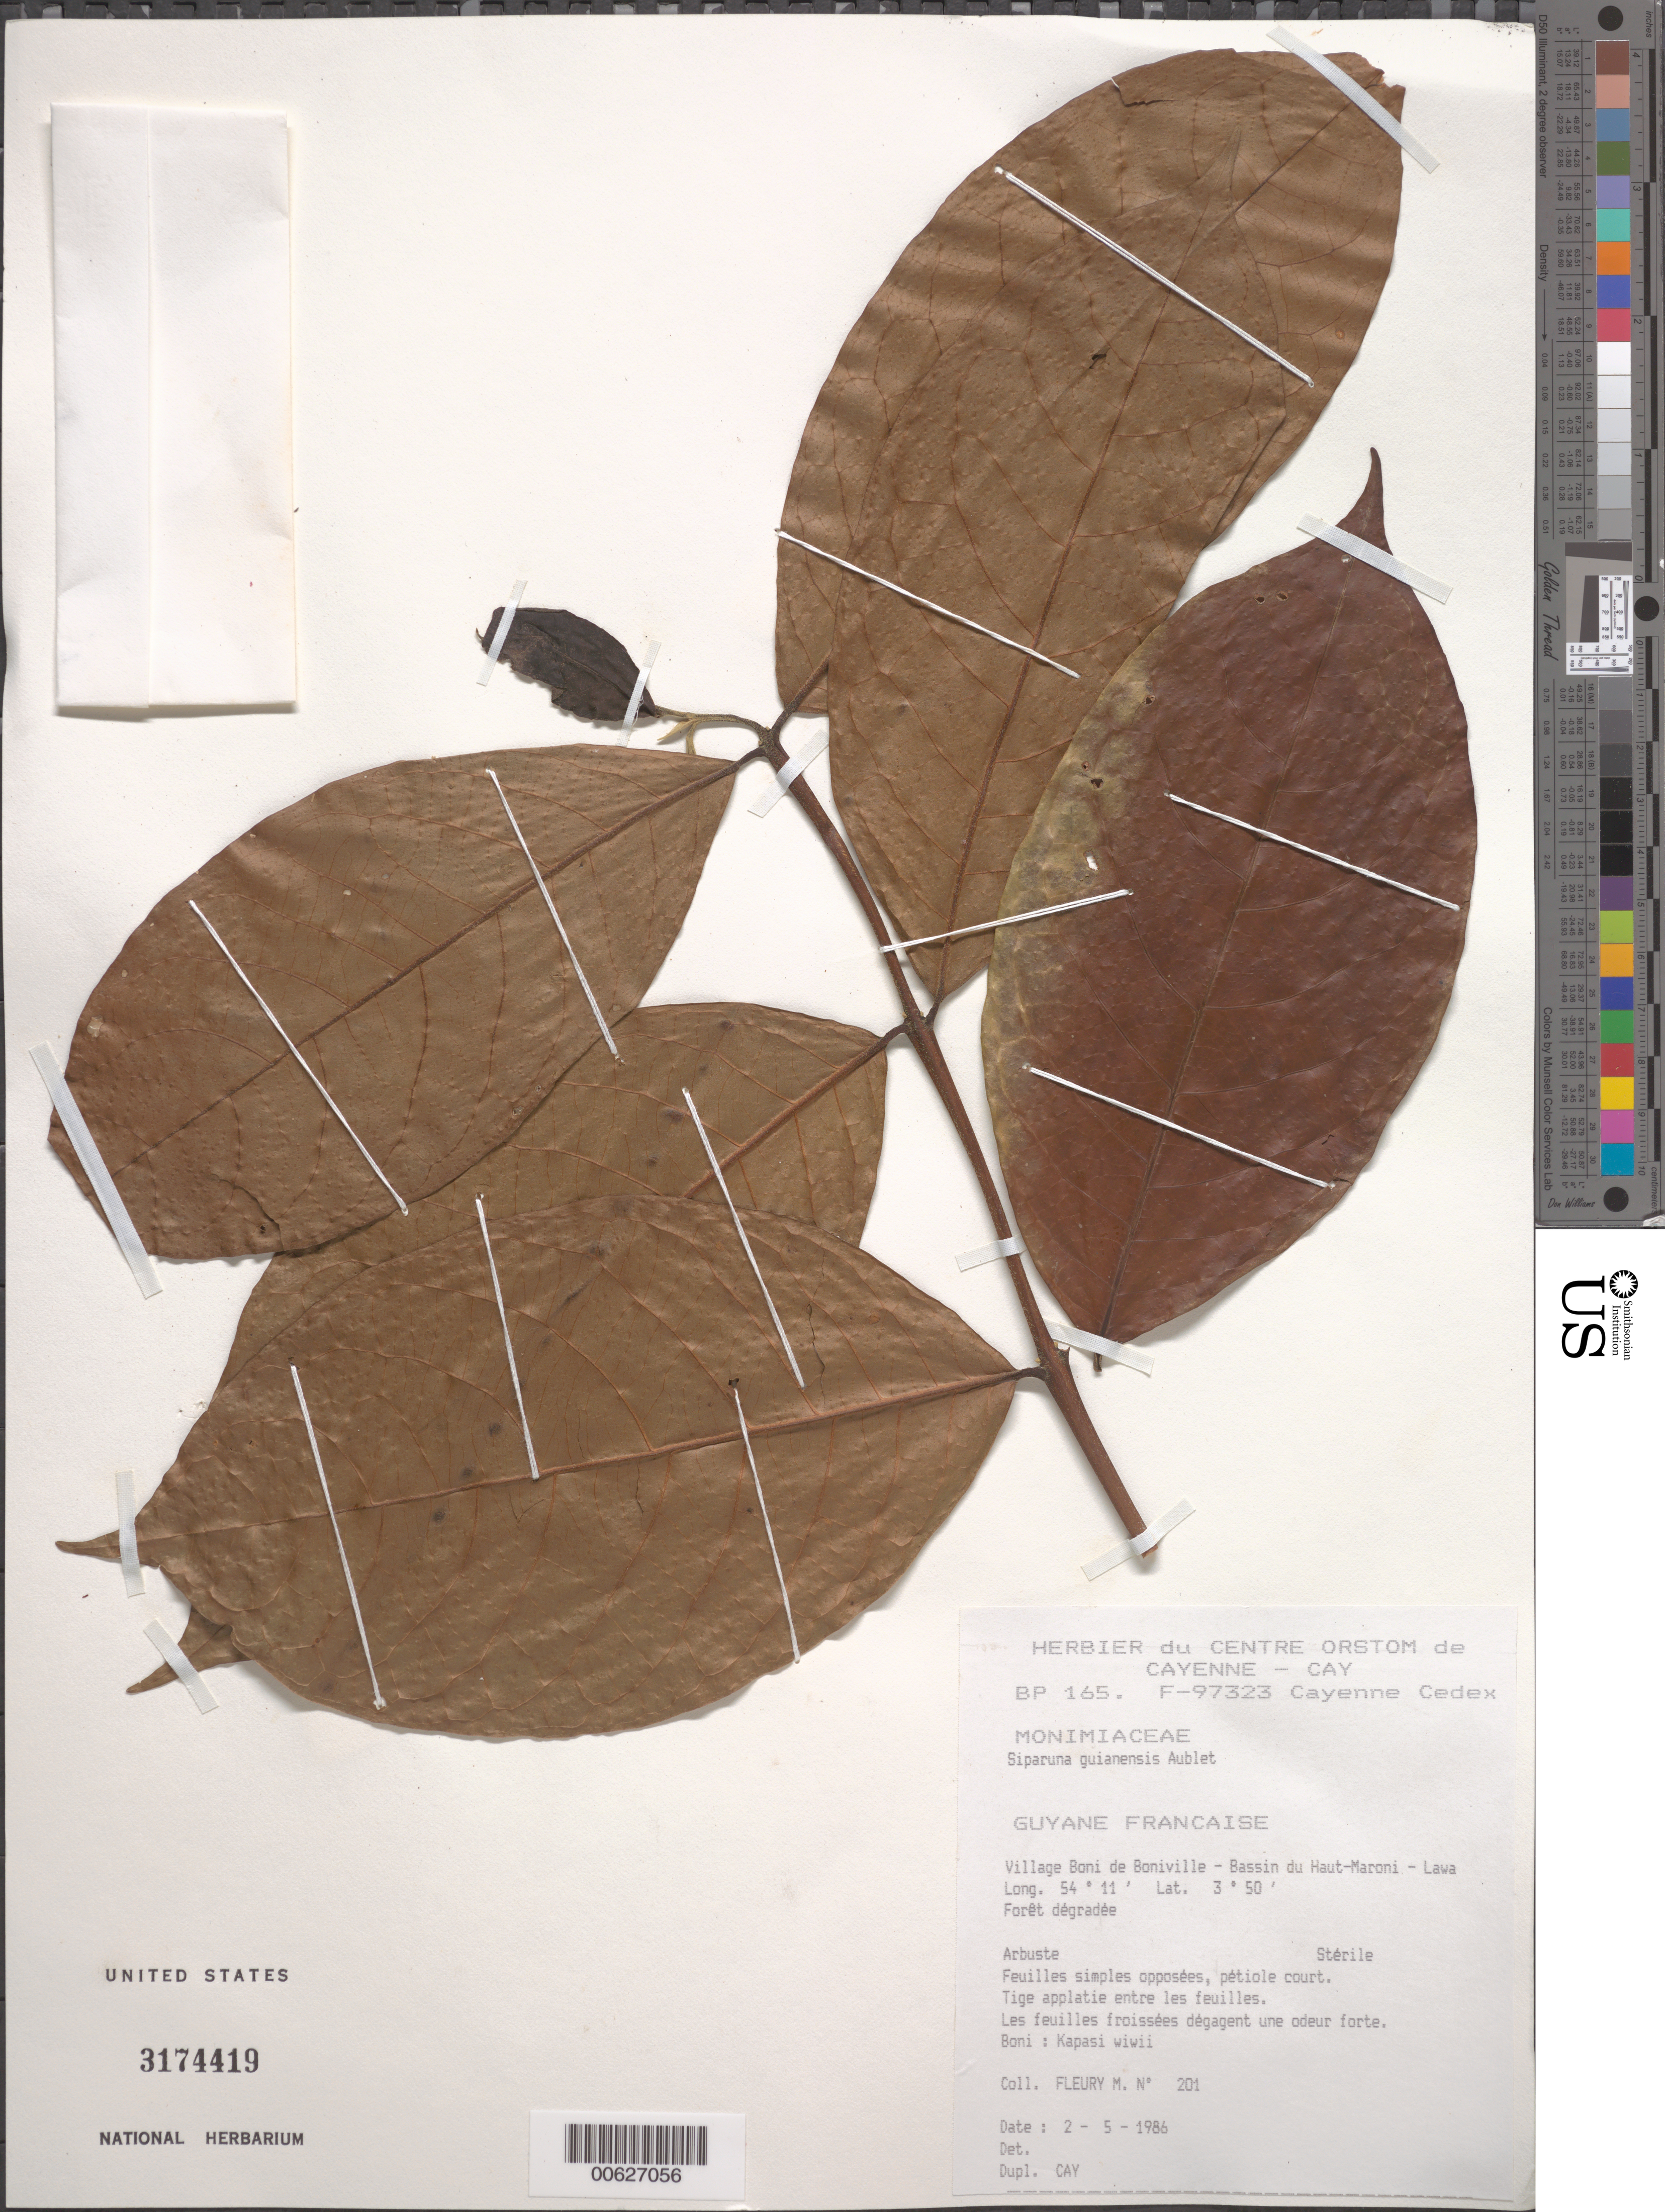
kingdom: Plantae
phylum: Tracheophyta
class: Magnoliopsida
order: Laurales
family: Siparunaceae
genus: Siparuna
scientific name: Siparuna guianensis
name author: Aubl.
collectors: M. Fleury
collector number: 201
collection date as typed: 2-May-86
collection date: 1986-05-02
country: French Guiana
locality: Village Boni de Boniville, Bassin du Haut-Maroni-Lawa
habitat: Foret degradee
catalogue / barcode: US 3174419